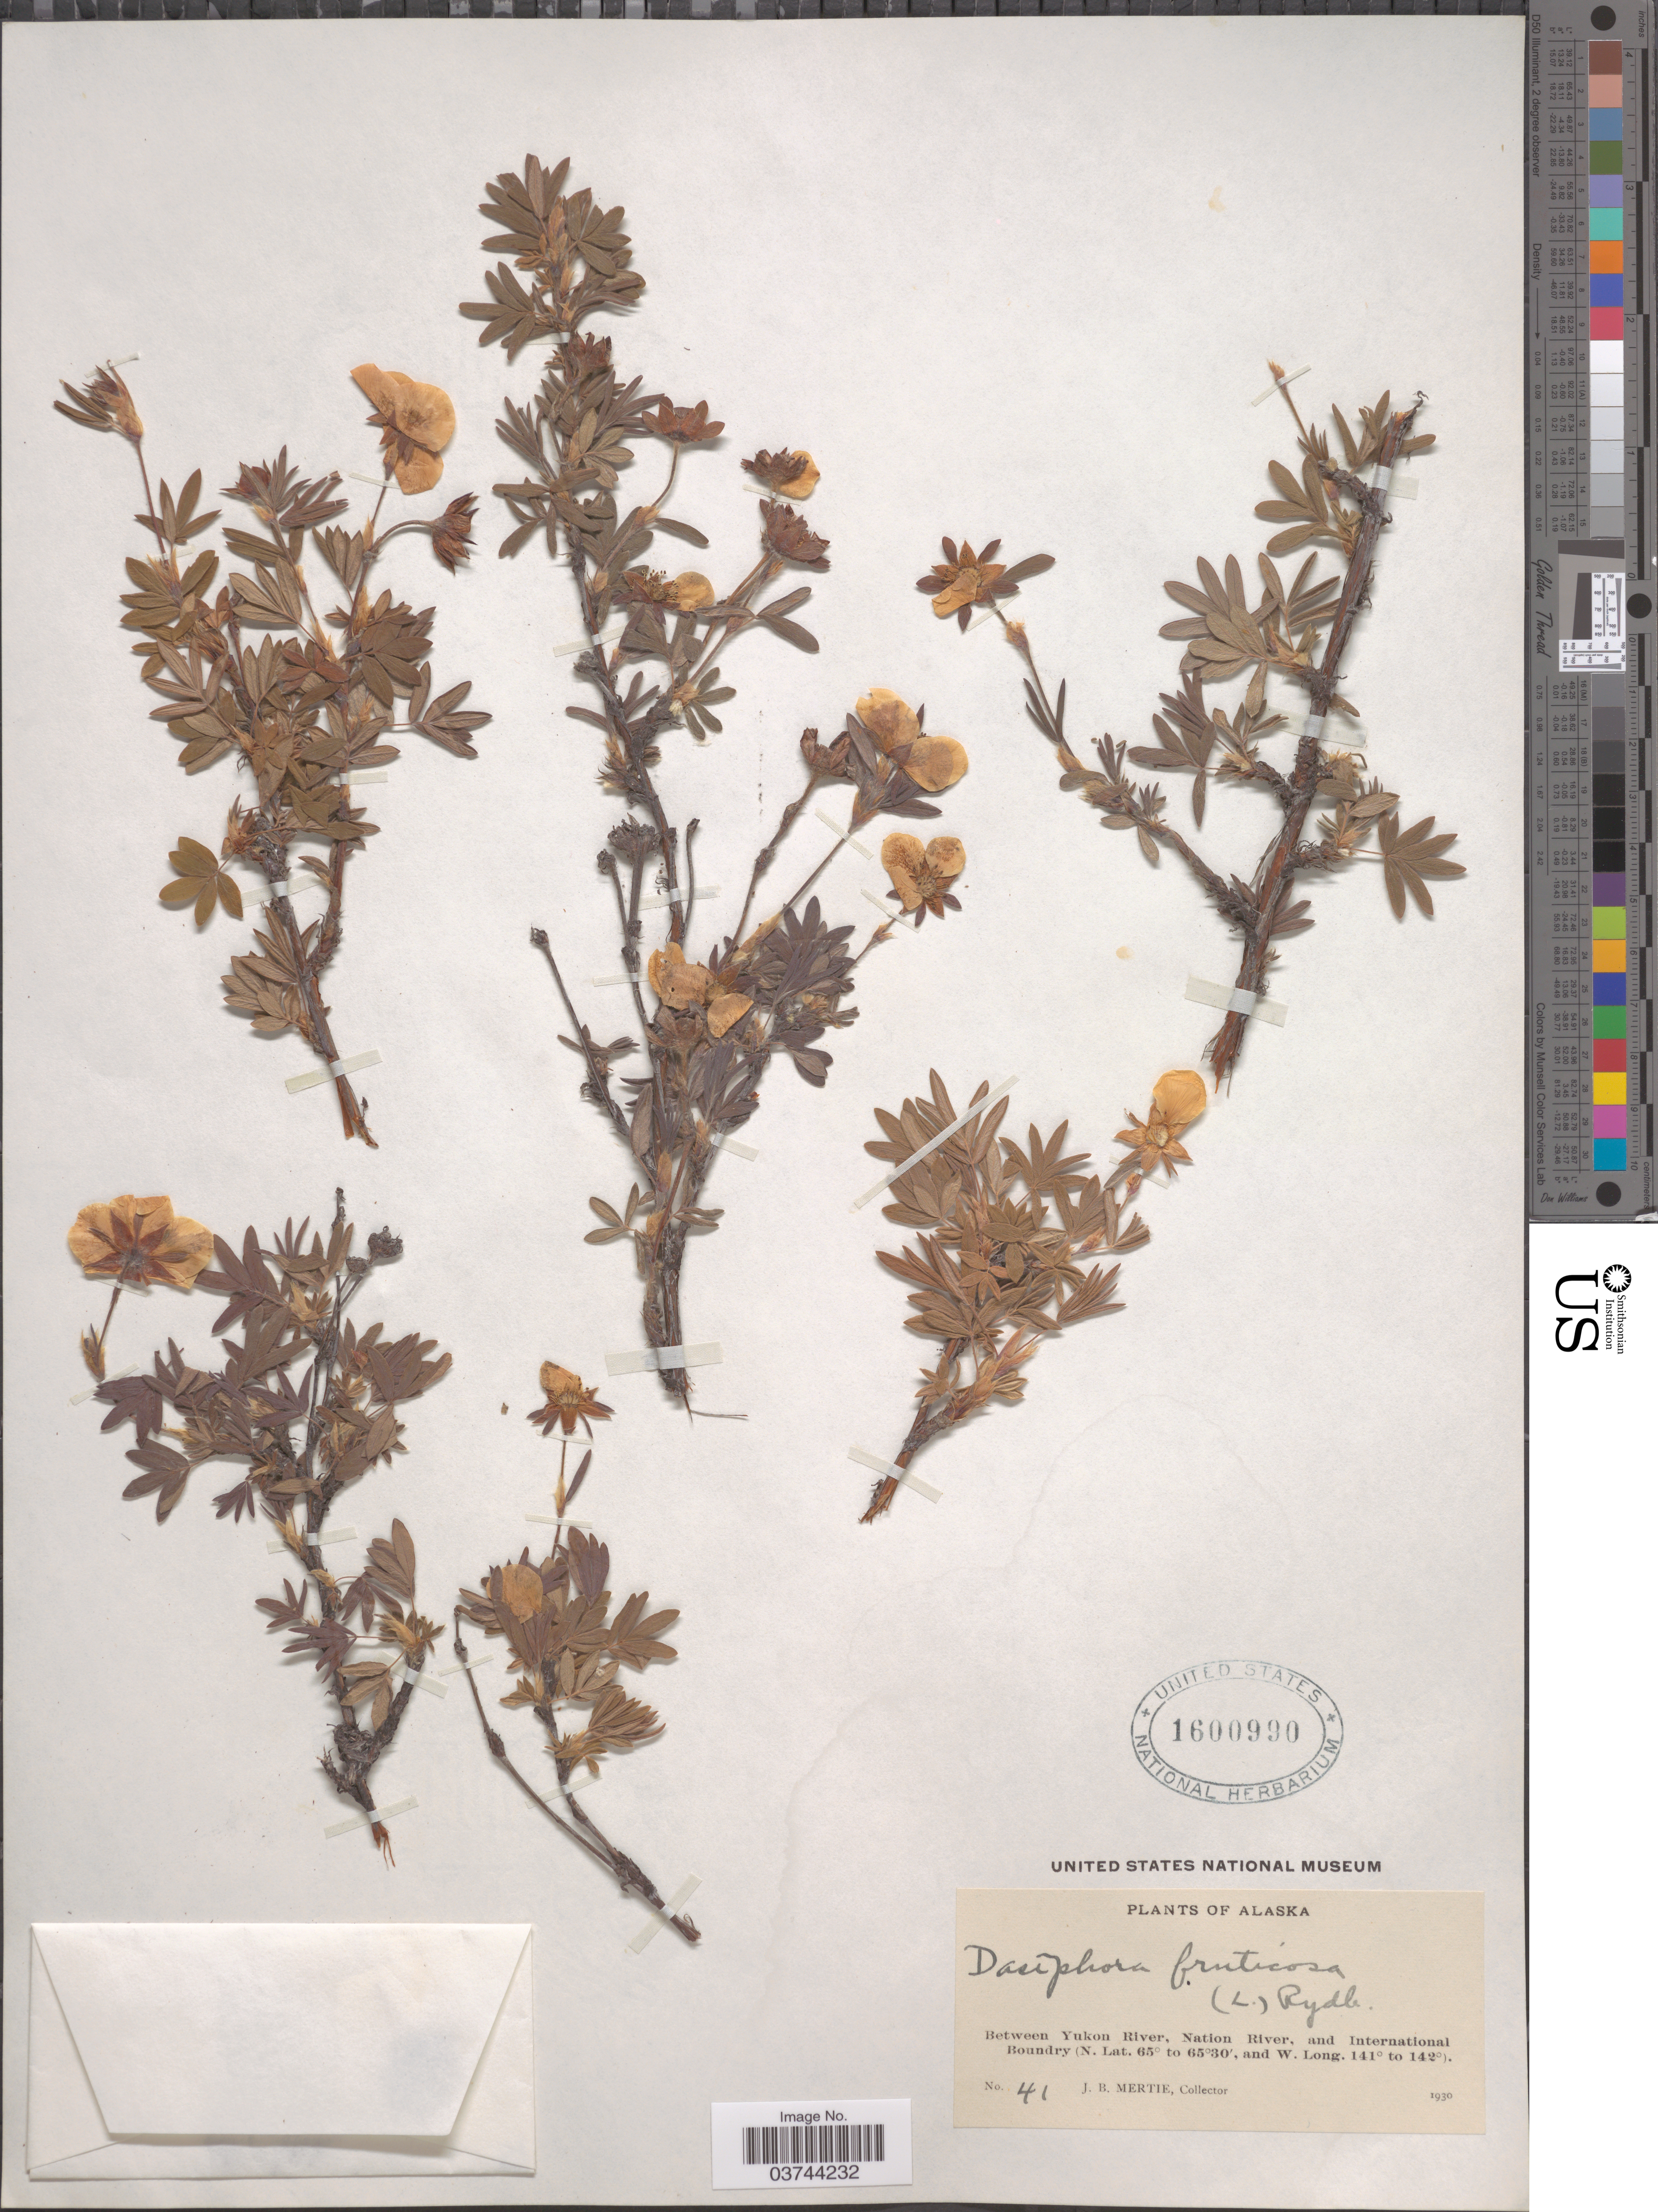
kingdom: Plantae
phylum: Tracheophyta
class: Magnoliopsida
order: Rosales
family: Rosaceae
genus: Dasiphora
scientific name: Dasiphora fruticosa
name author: (L.) Rydb.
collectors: J. Mertie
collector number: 41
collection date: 1930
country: United States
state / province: Alaska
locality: Between Yukon River, Nation River, and International Boundary.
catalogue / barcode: US 1600990